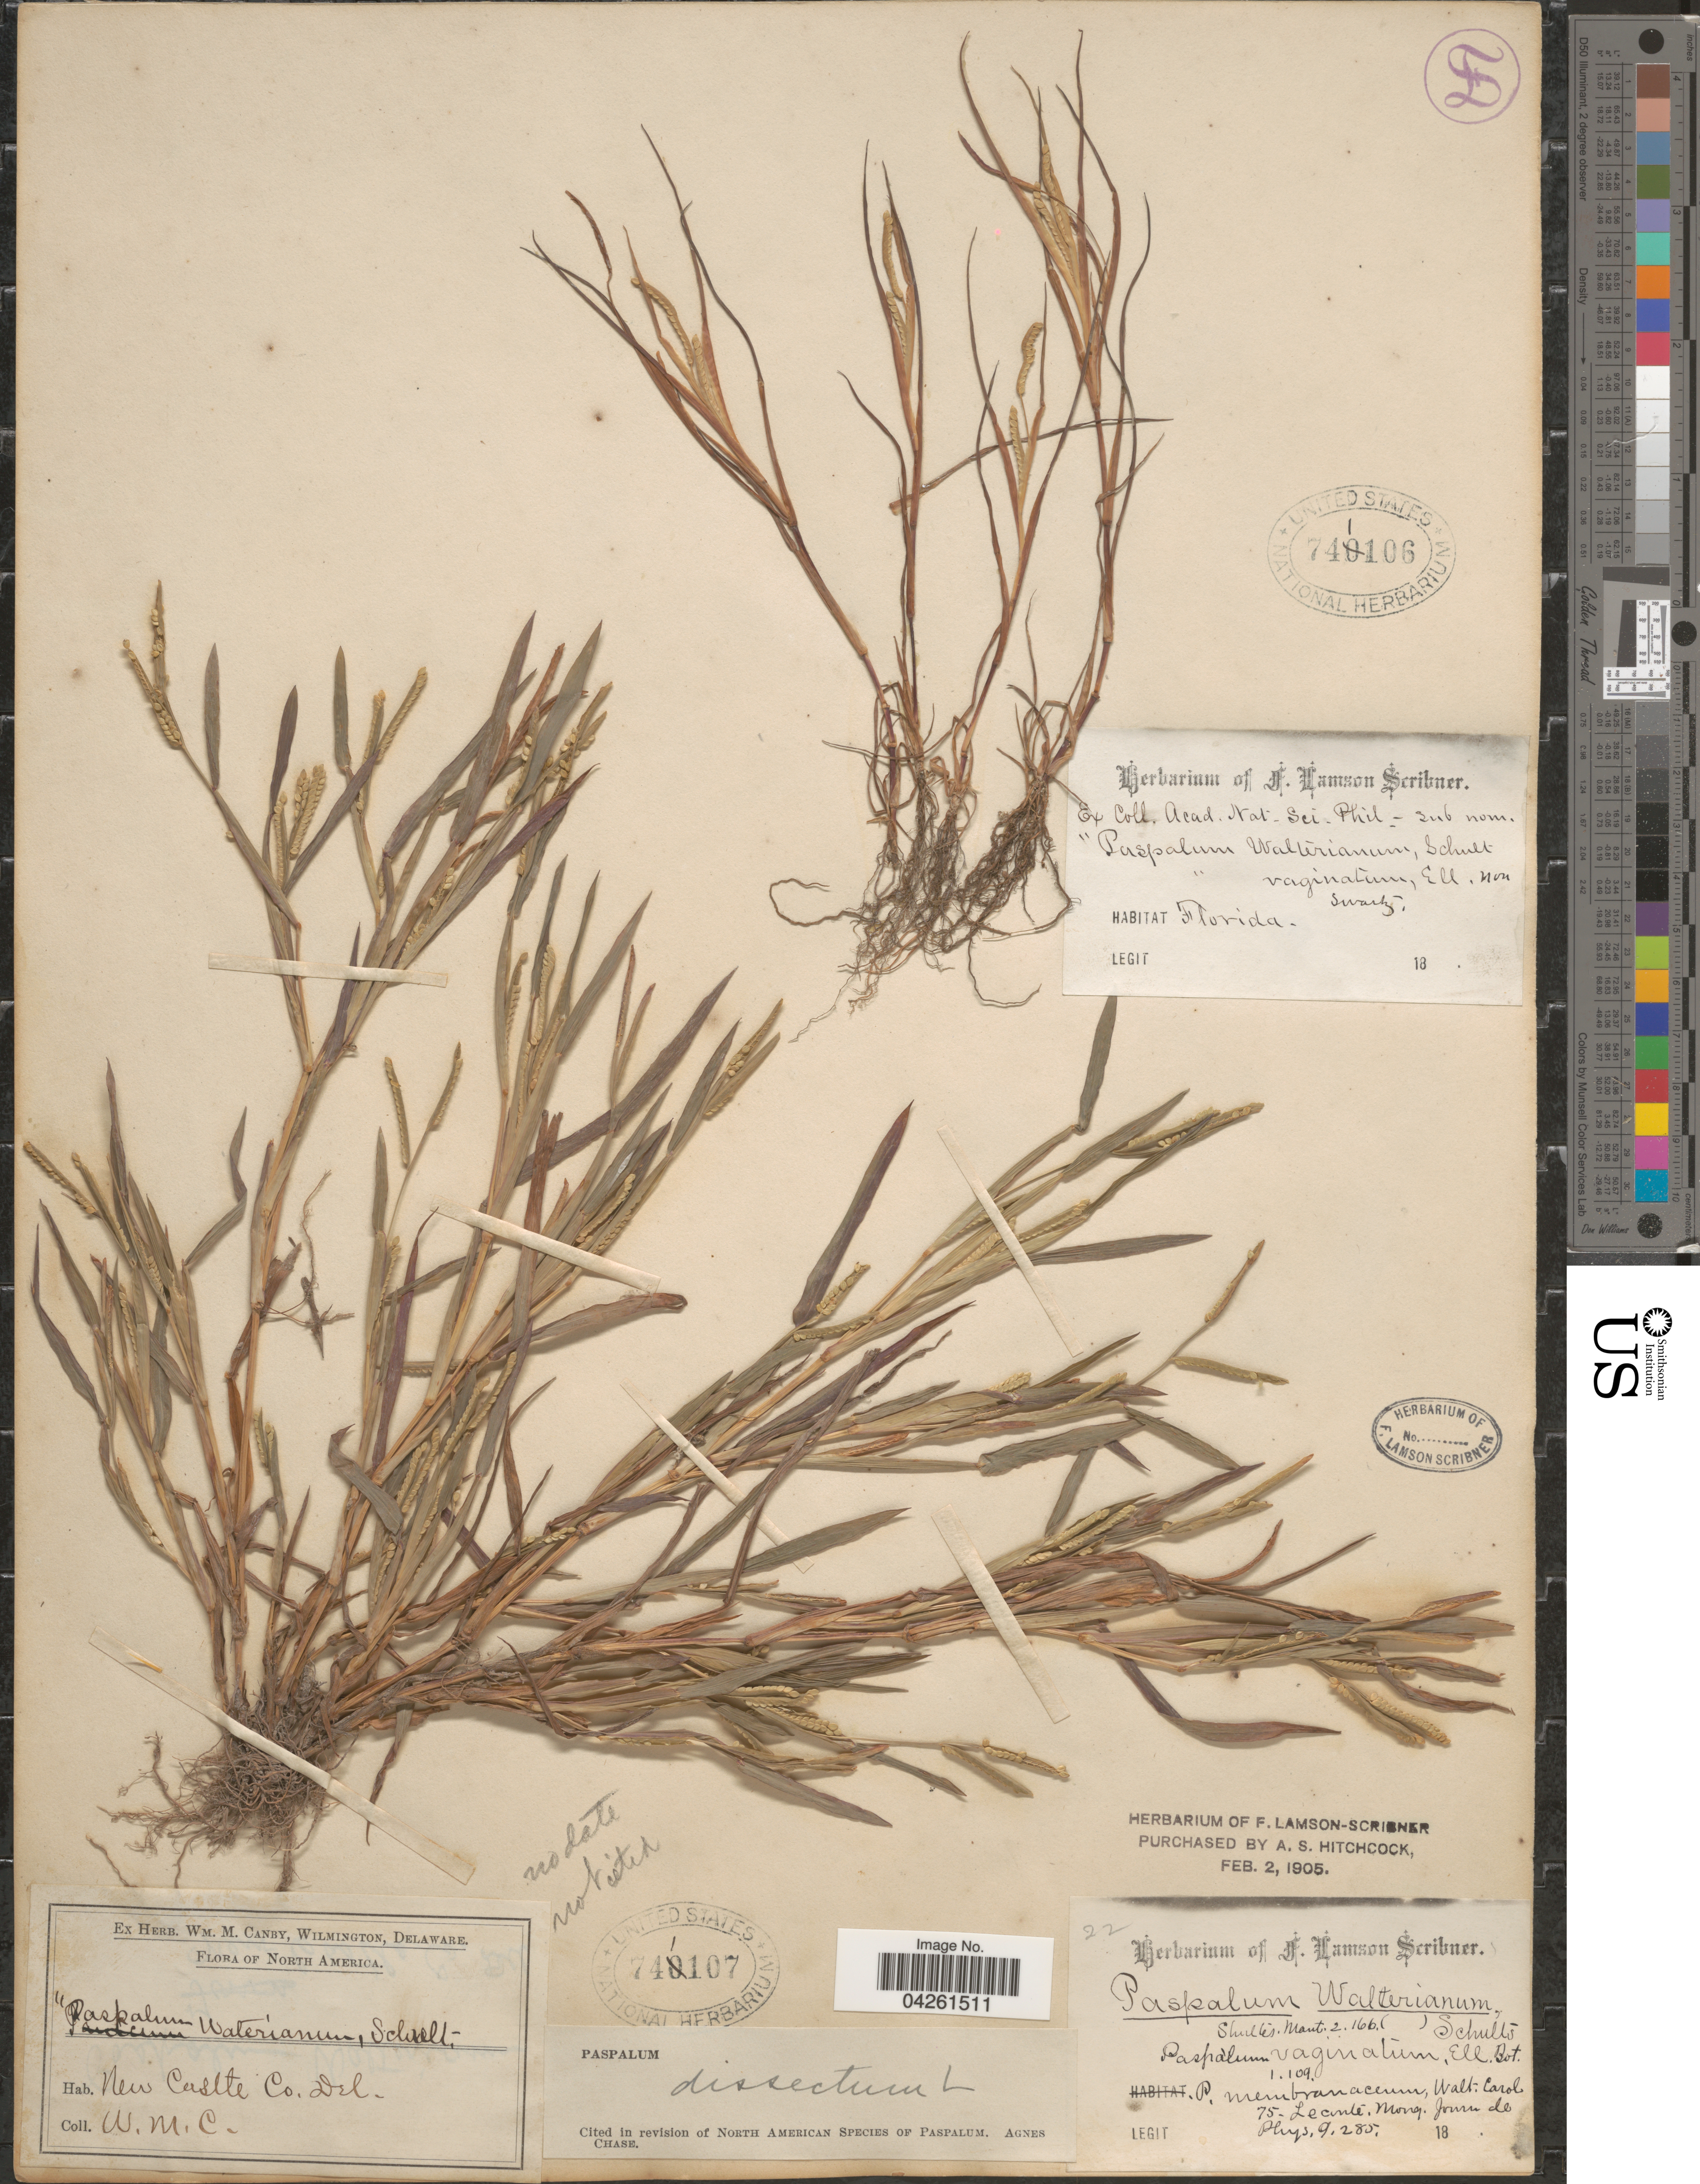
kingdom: Plantae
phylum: Tracheophyta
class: Liliopsida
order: Poales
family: Poaceae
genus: Paspalum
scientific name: Paspalum dissectum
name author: (L.) L.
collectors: ex herb. F. Lamson Scribner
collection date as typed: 18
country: United States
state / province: Florida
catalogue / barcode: US 741106